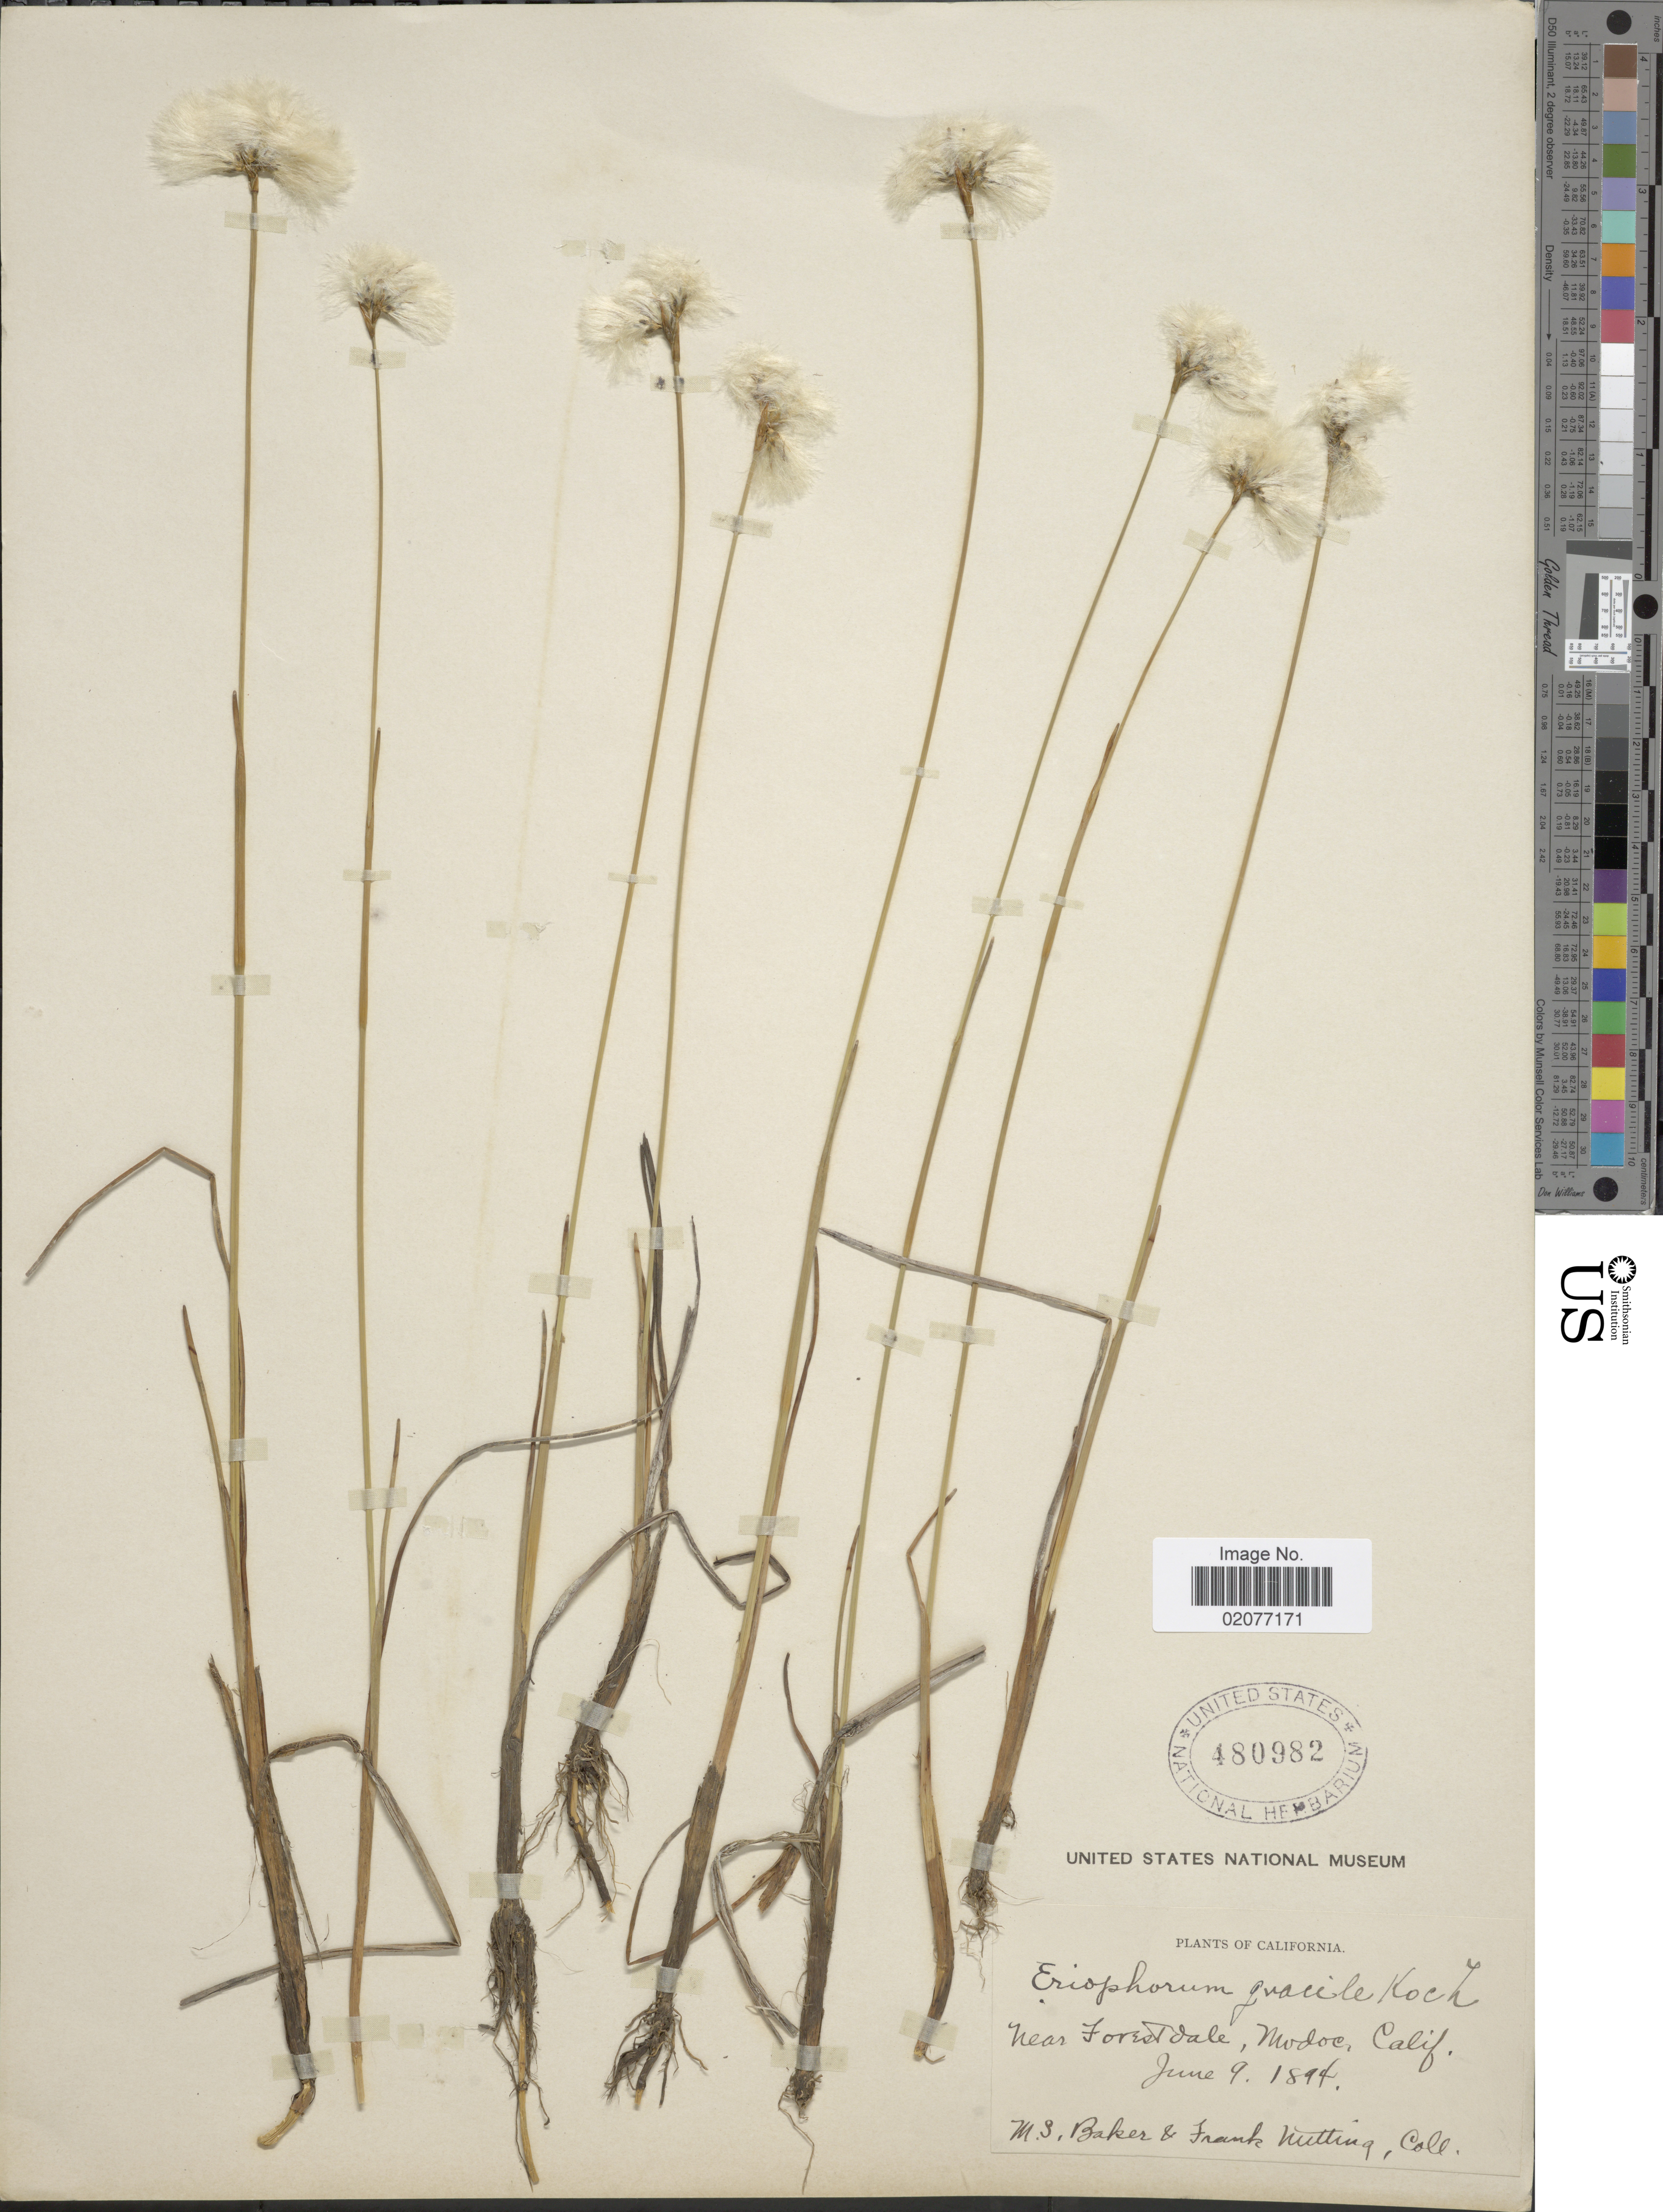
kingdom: Plantae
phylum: Tracheophyta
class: Liliopsida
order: Poales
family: Cyperaceae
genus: Eriophorum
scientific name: Eriophorum gracile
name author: W.D.J. Koch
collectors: M. S. Baker & F. Nutting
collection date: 1894-06-09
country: United States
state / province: California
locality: Near Forest Dal, Modoc, Calif.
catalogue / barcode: US 480982